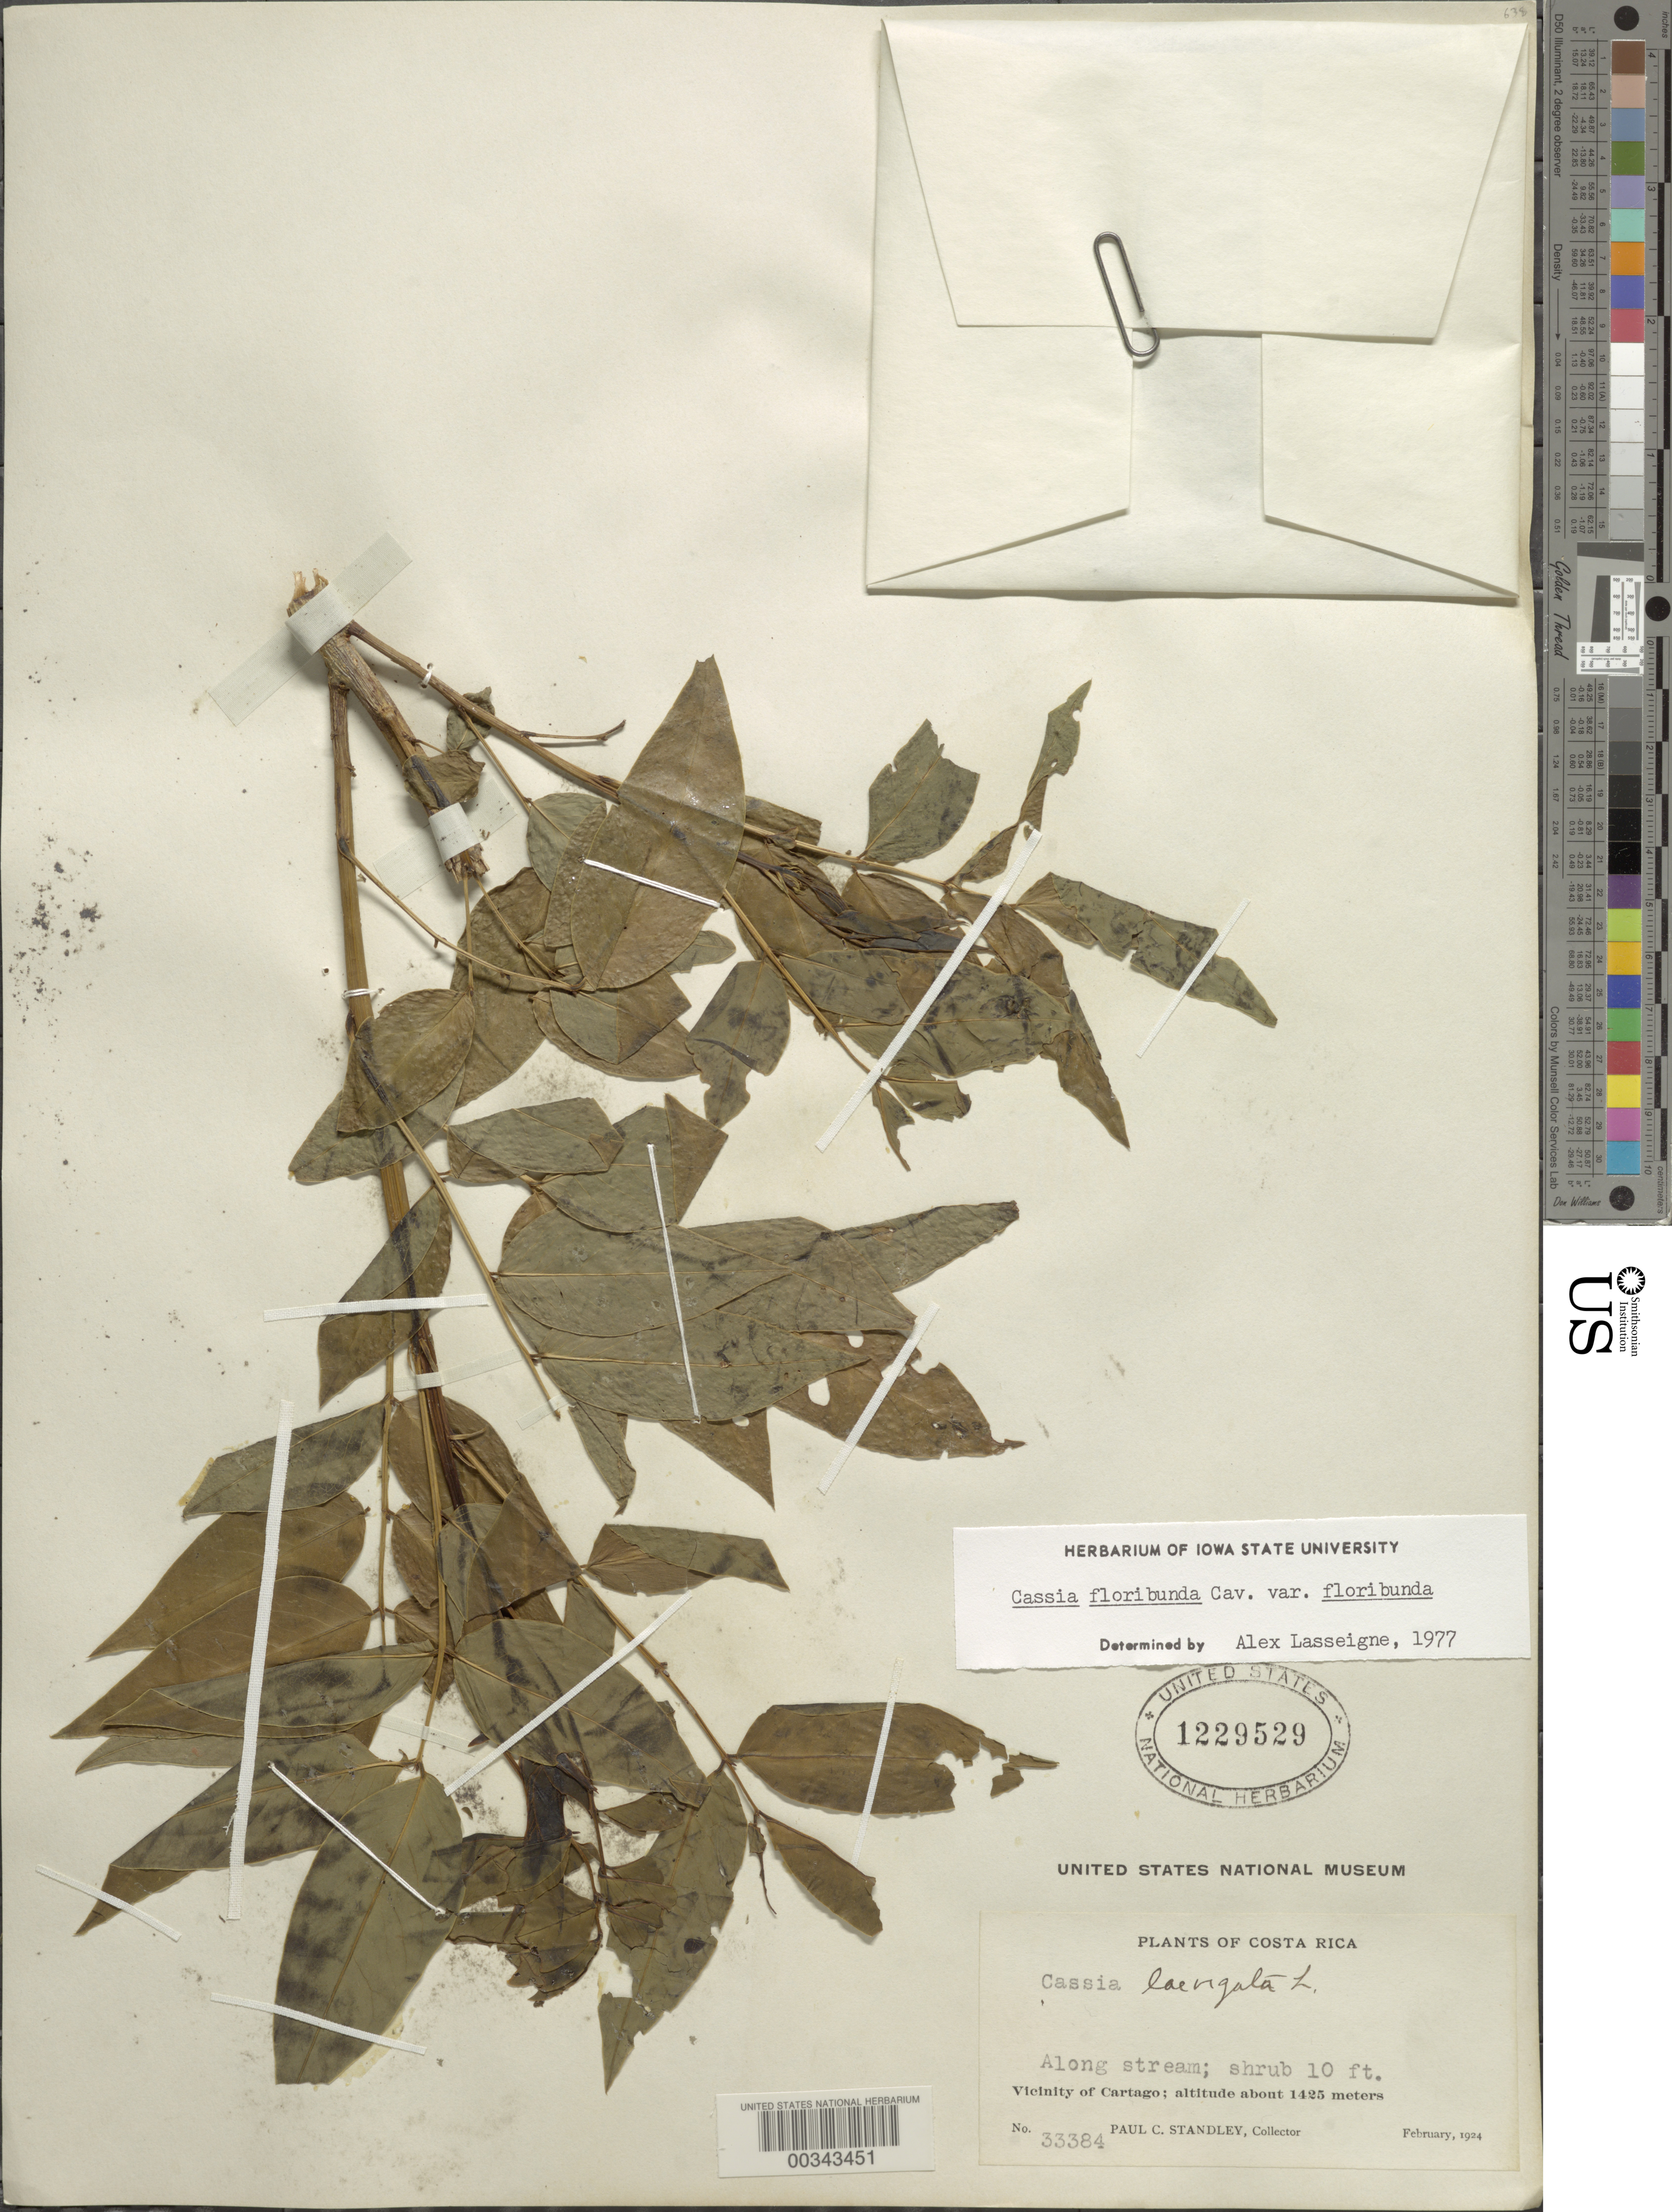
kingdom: Plantae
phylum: Tracheophyta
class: Magnoliopsida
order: Fabales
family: Fabaceae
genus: Senna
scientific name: Senna septemtrionalis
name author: (Viv.) H.S. Irwin & Barneby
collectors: P. C. Standley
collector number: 33384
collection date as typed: Feb 1924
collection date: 1924-02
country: Costa Rica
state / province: Cartago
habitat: Along stream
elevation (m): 1425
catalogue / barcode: US 1229529